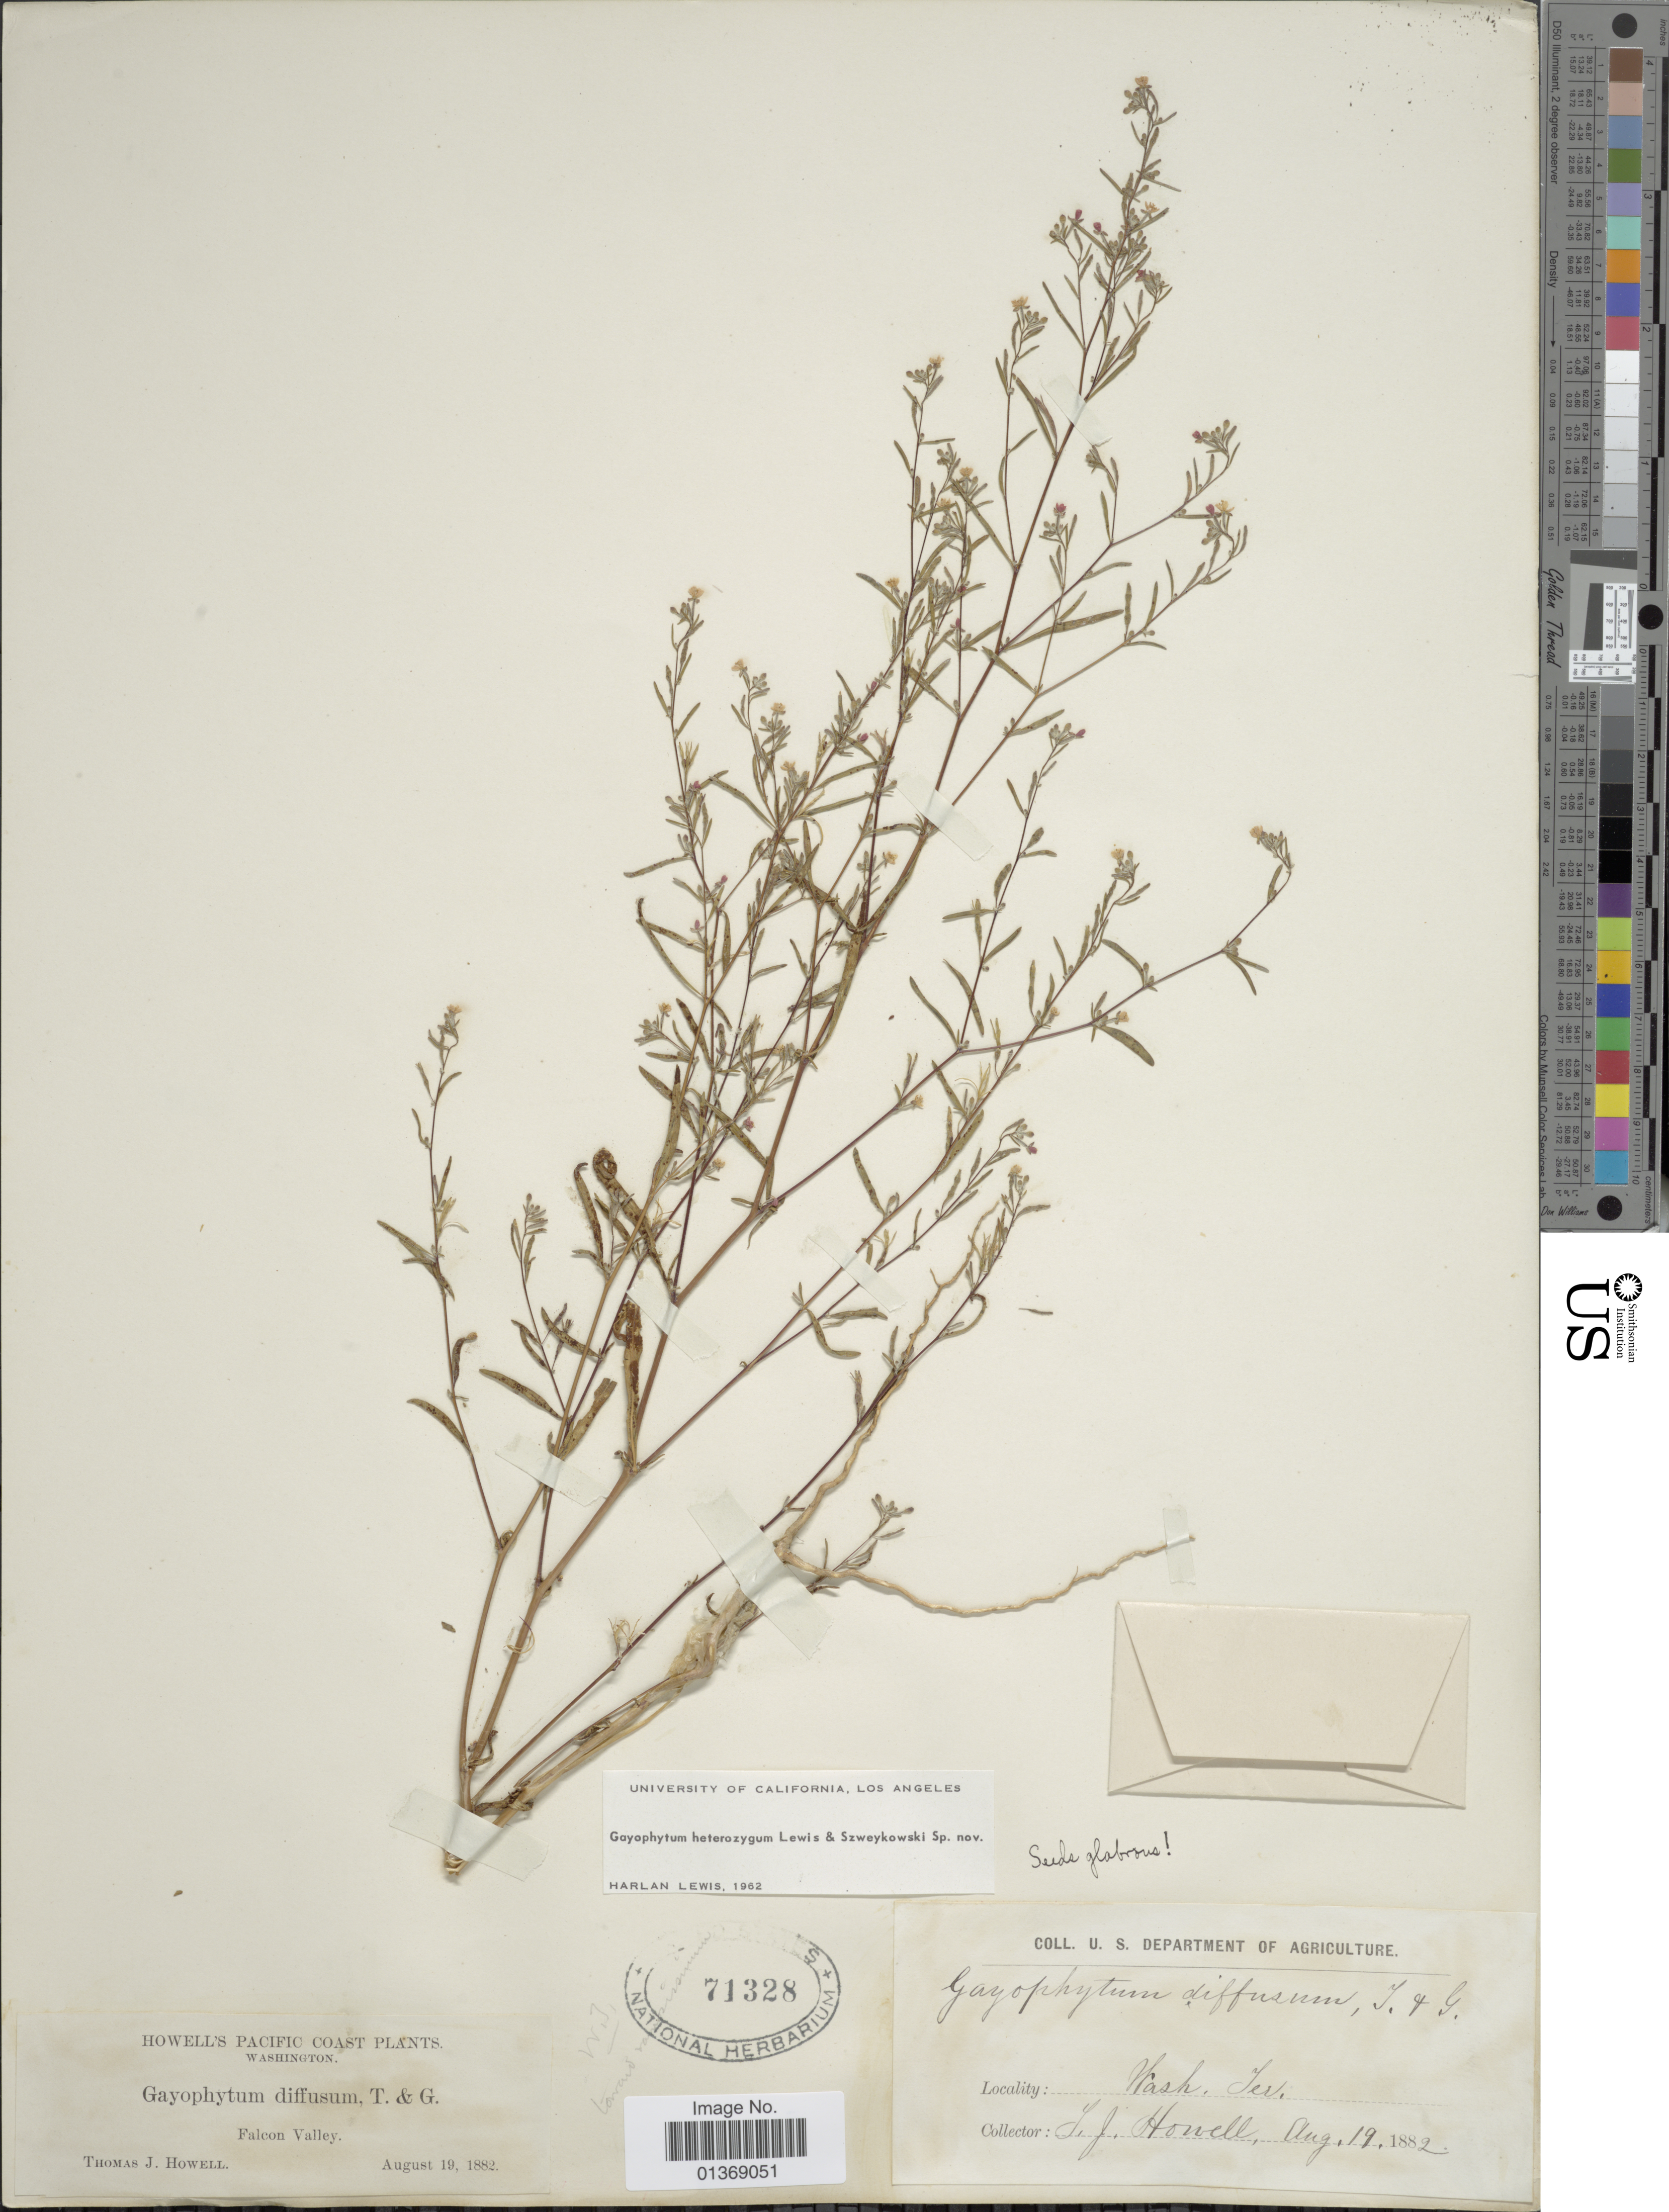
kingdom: Plantae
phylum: Tracheophyta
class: Magnoliopsida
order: Myrtales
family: Onagraceae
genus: Gayophytum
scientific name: Gayophytum heterozygum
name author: F. H. Lewis & Szweyk.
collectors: T. J. Howell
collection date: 1882-08-19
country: United States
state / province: Washington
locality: Falcon Valley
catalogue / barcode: US 71328